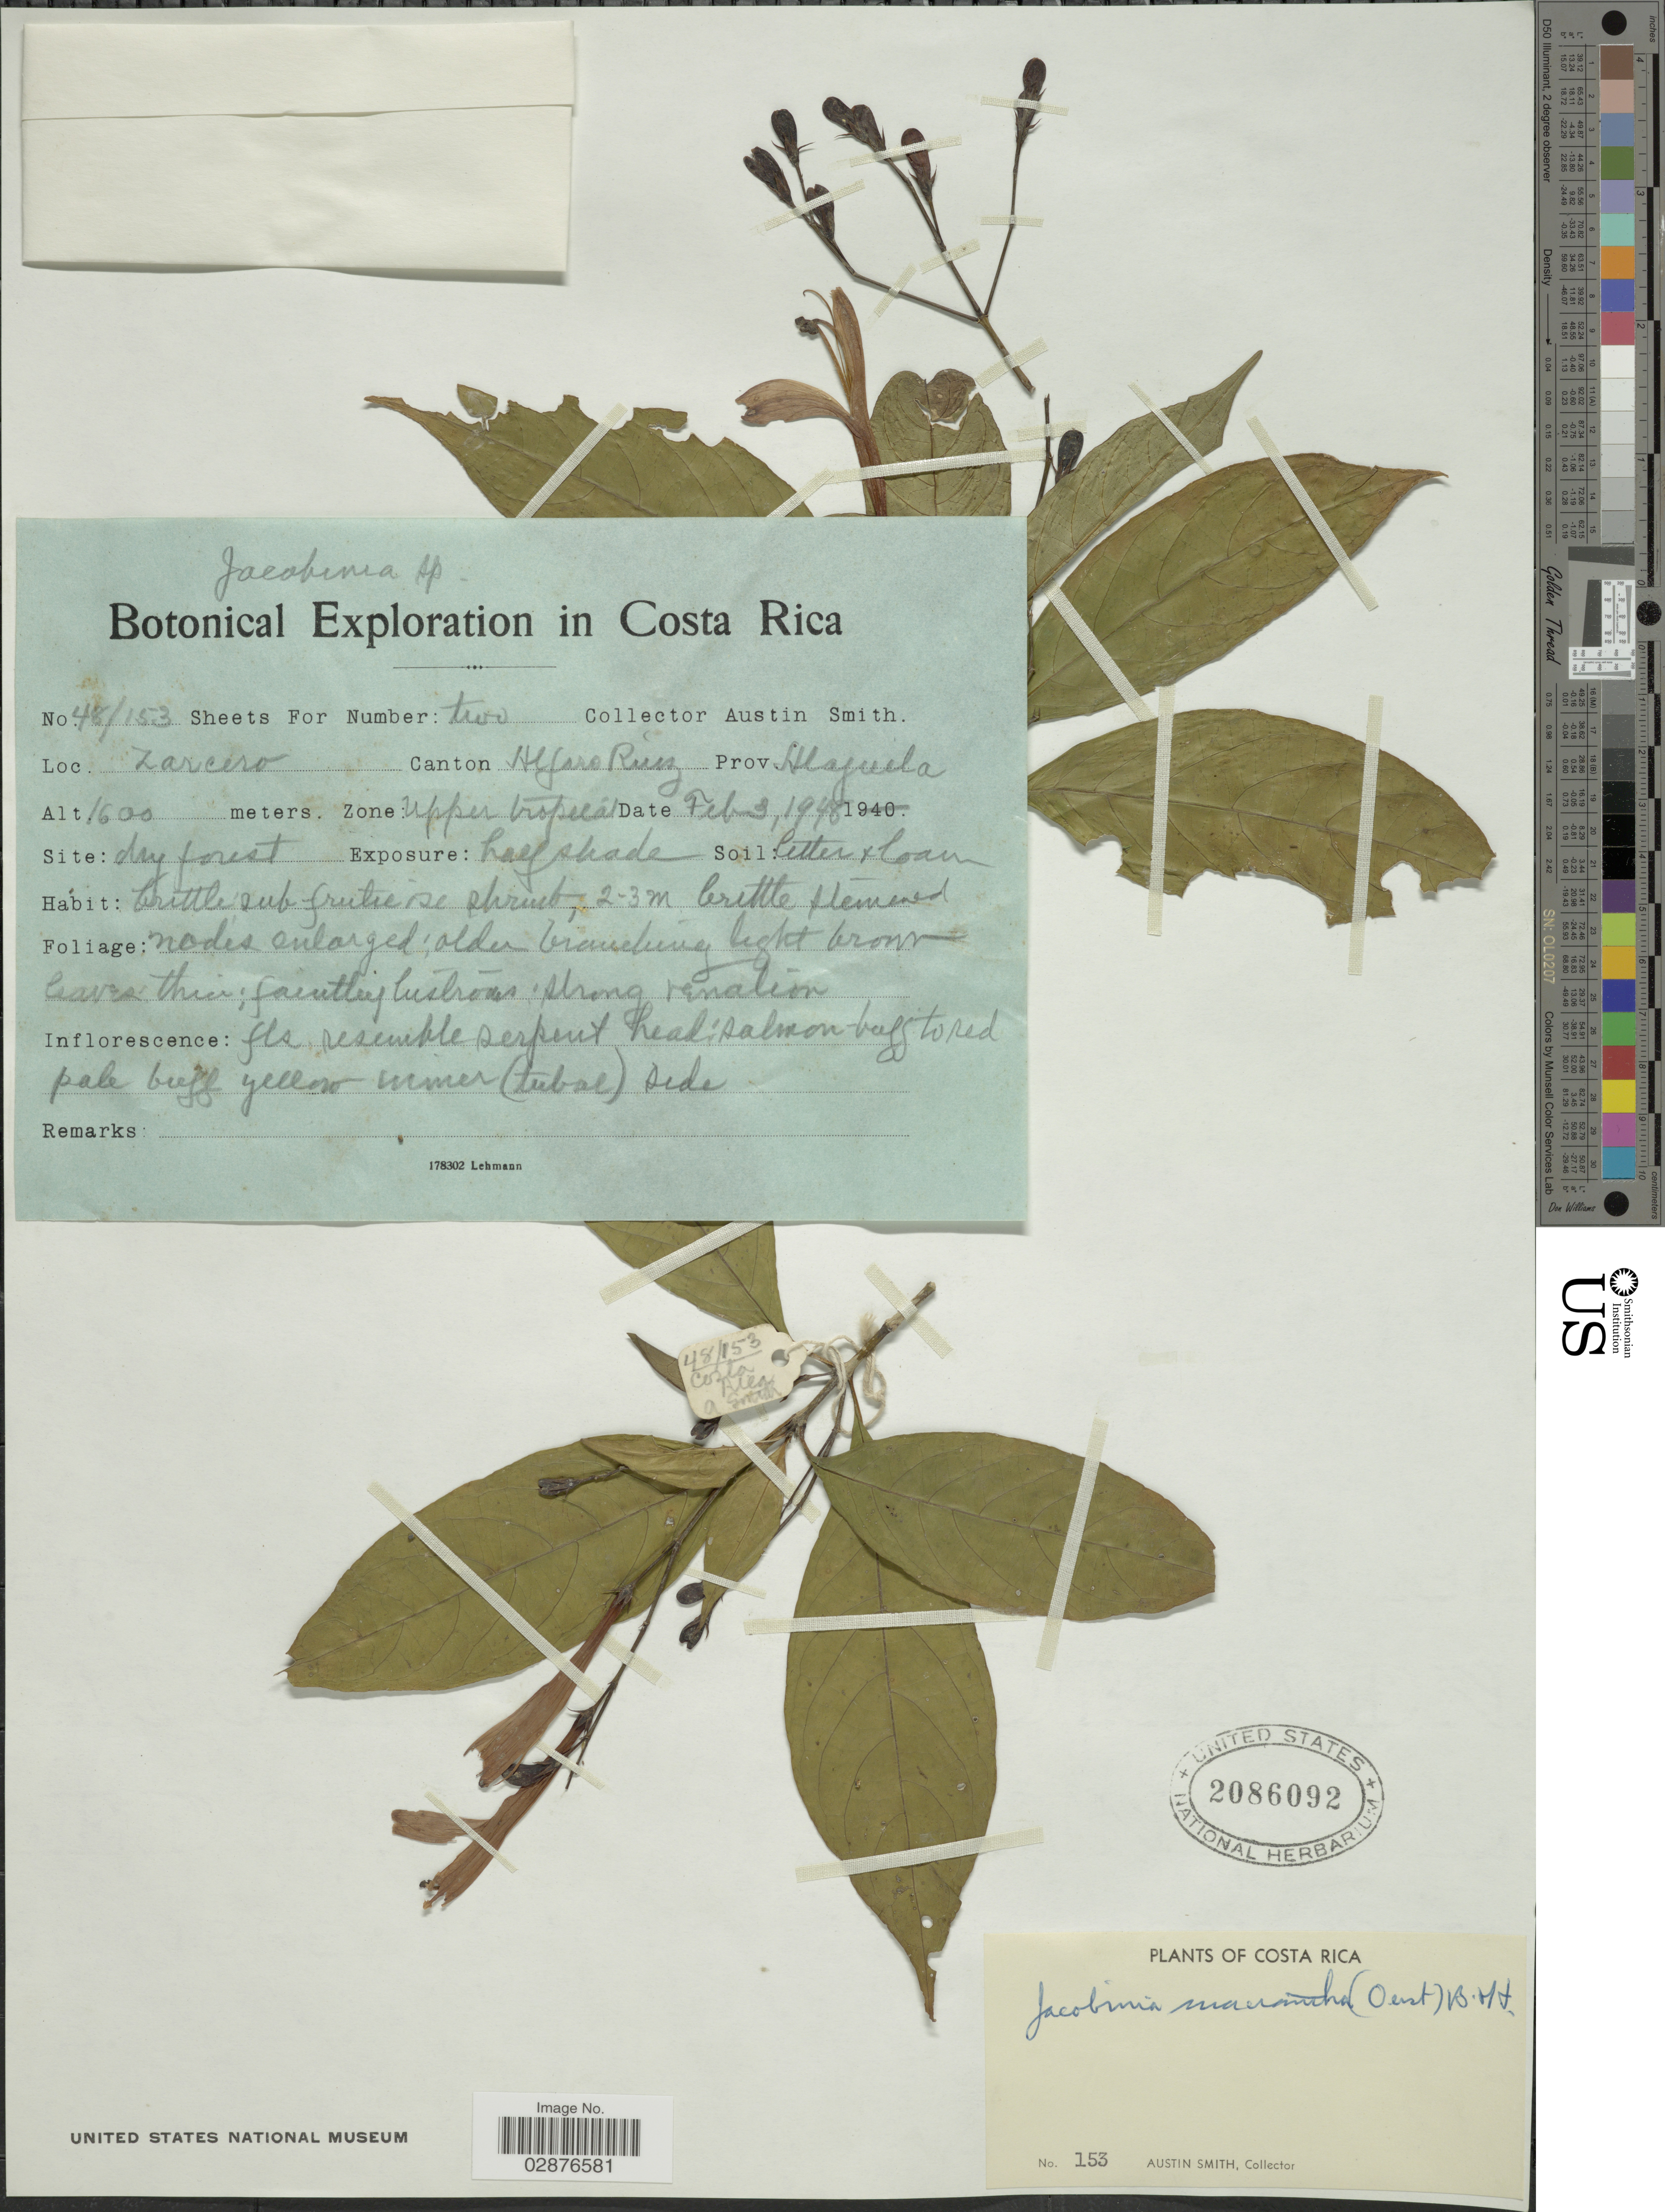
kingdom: Plantae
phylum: Tracheophyta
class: Magnoliopsida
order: Lamiales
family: Acanthaceae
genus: Justicia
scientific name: Justicia macrantha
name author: Benth.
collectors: Aust P. Smith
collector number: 48/153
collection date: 1948-02-03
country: Costa Rica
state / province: Alajuela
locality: Zarcero, Canton Alfaro Ruiz.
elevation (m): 1600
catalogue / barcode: US 2086092